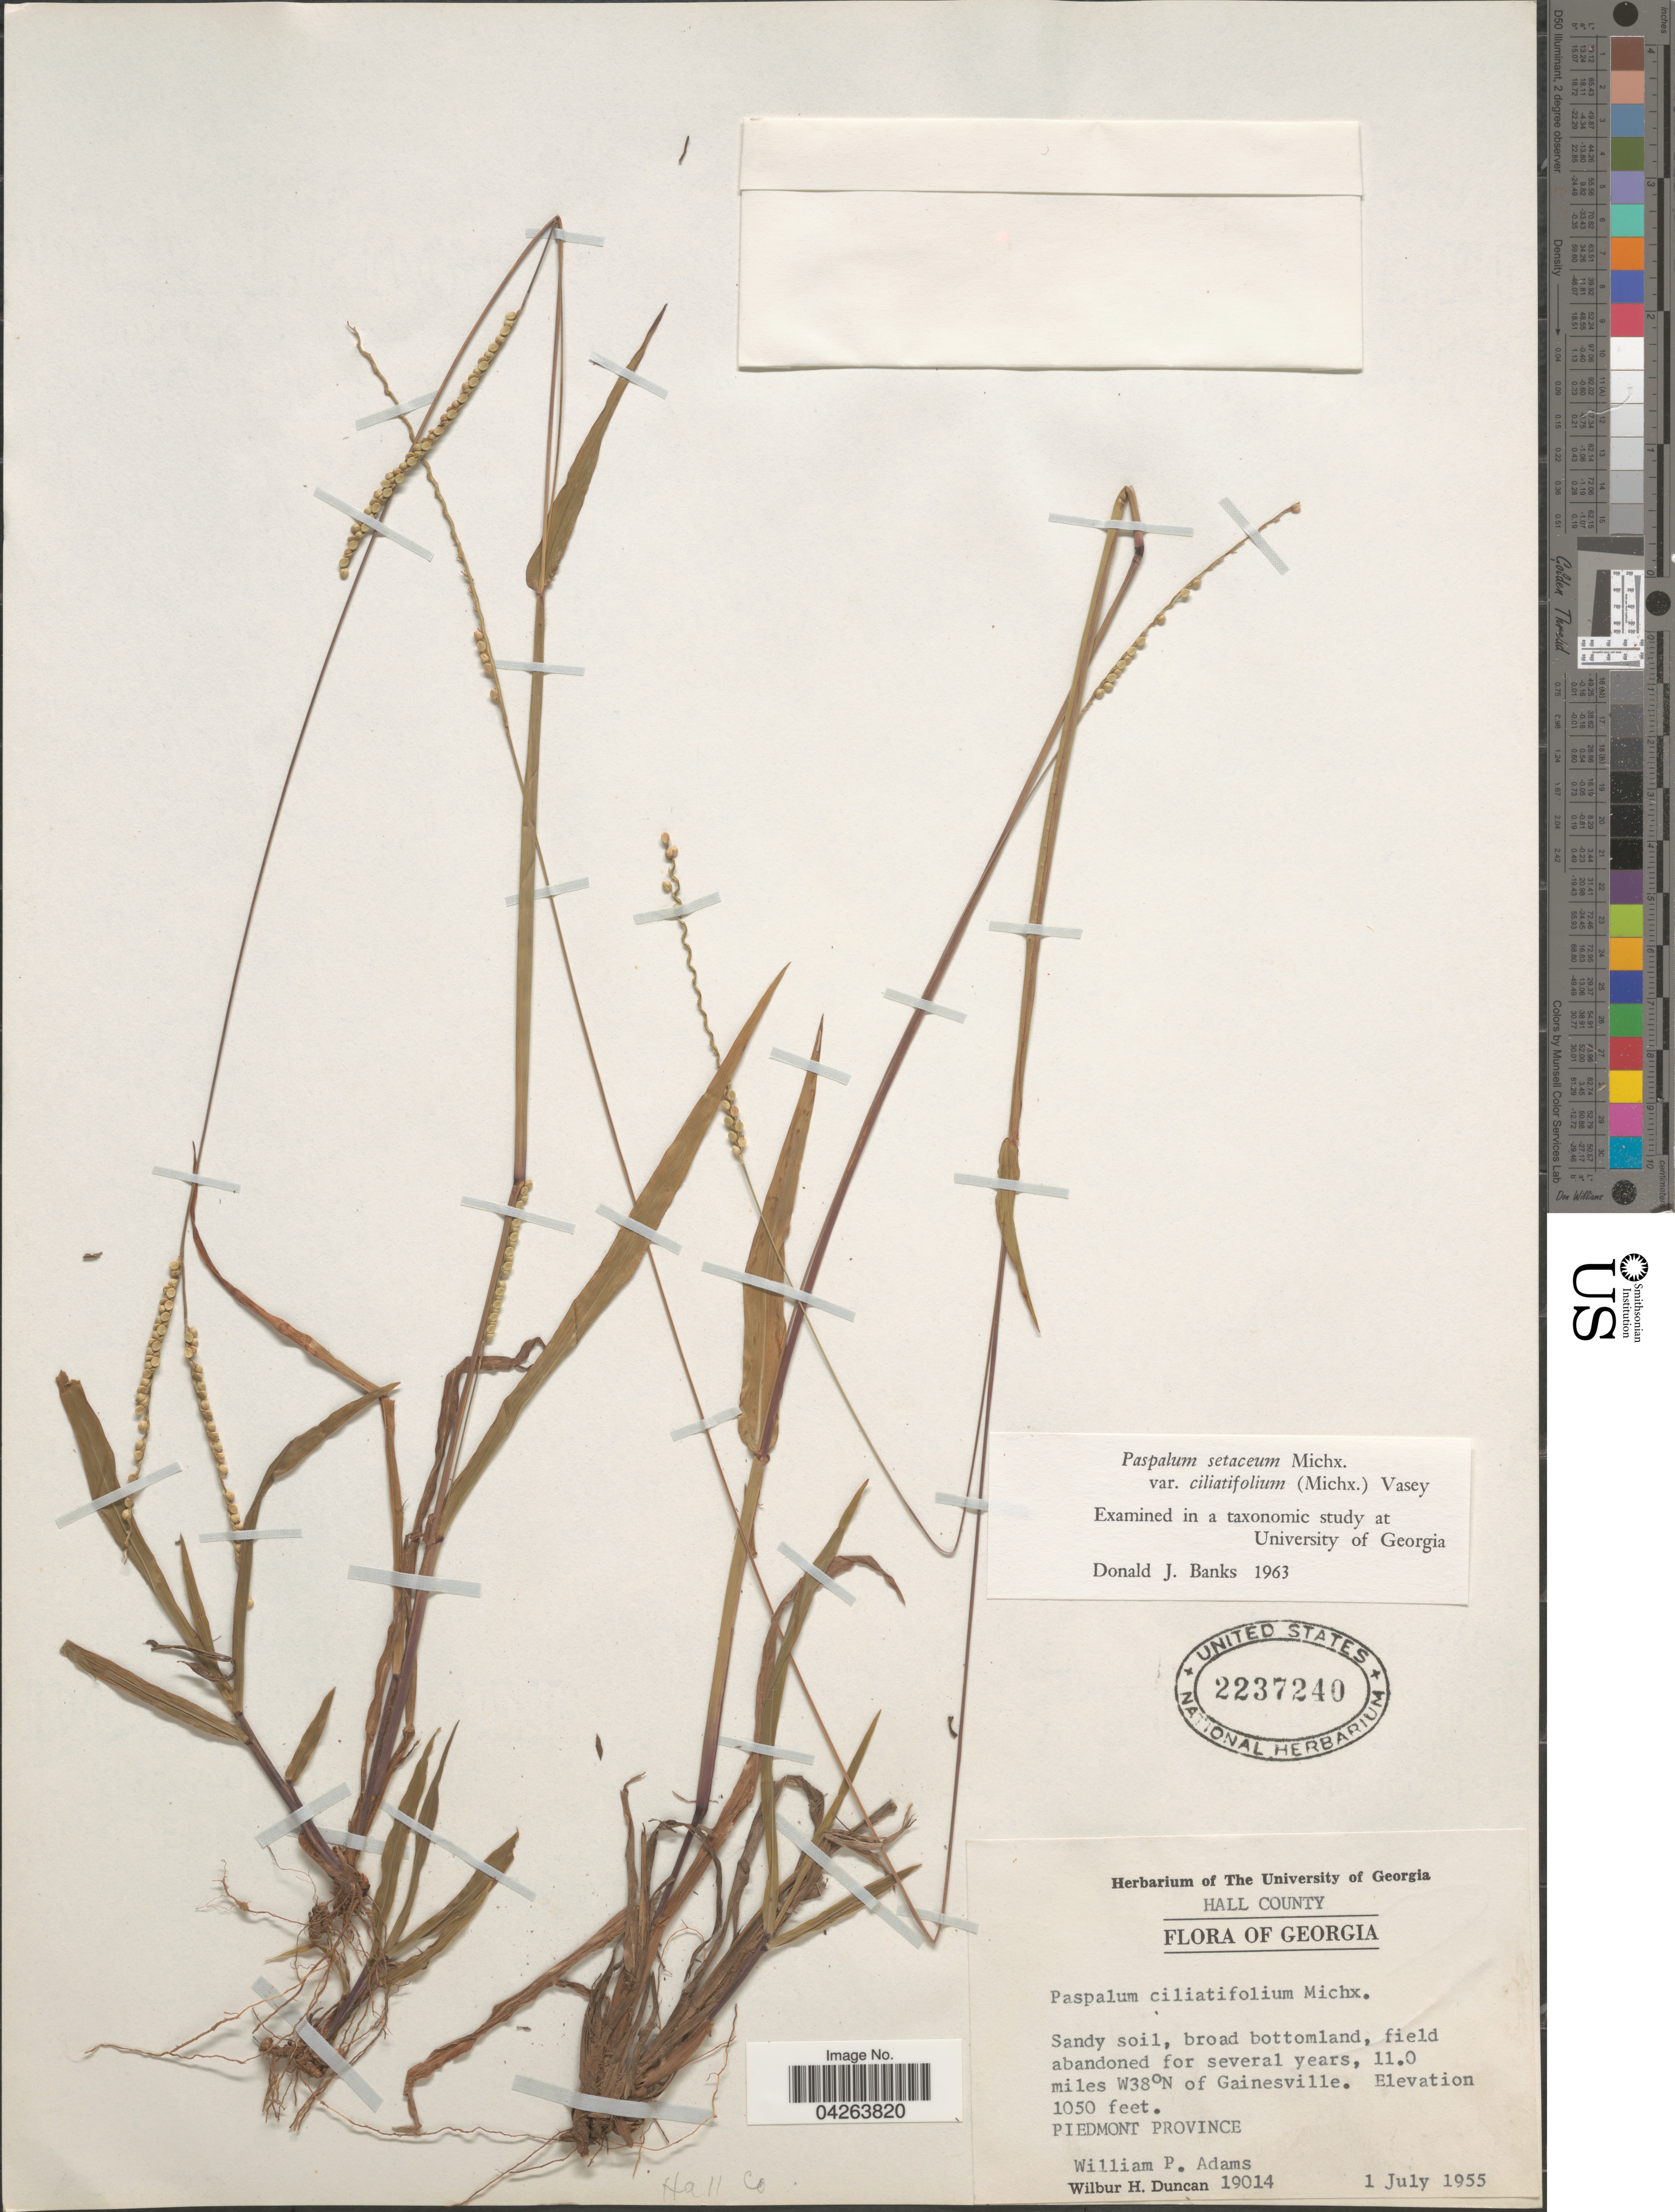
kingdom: Plantae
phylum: Tracheophyta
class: Liliopsida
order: Poales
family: Poaceae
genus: Paspalum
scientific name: Paspalum setaceum var. ciliatifolium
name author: (Michx.) Vasey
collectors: W. P. Adams & W. H. Duncan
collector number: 19014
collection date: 1955-07-01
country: United States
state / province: Georgia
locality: Hall County. 11.0 miles W38°N of Gainesville. Piedmont Province.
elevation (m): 320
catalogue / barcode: US 2237240